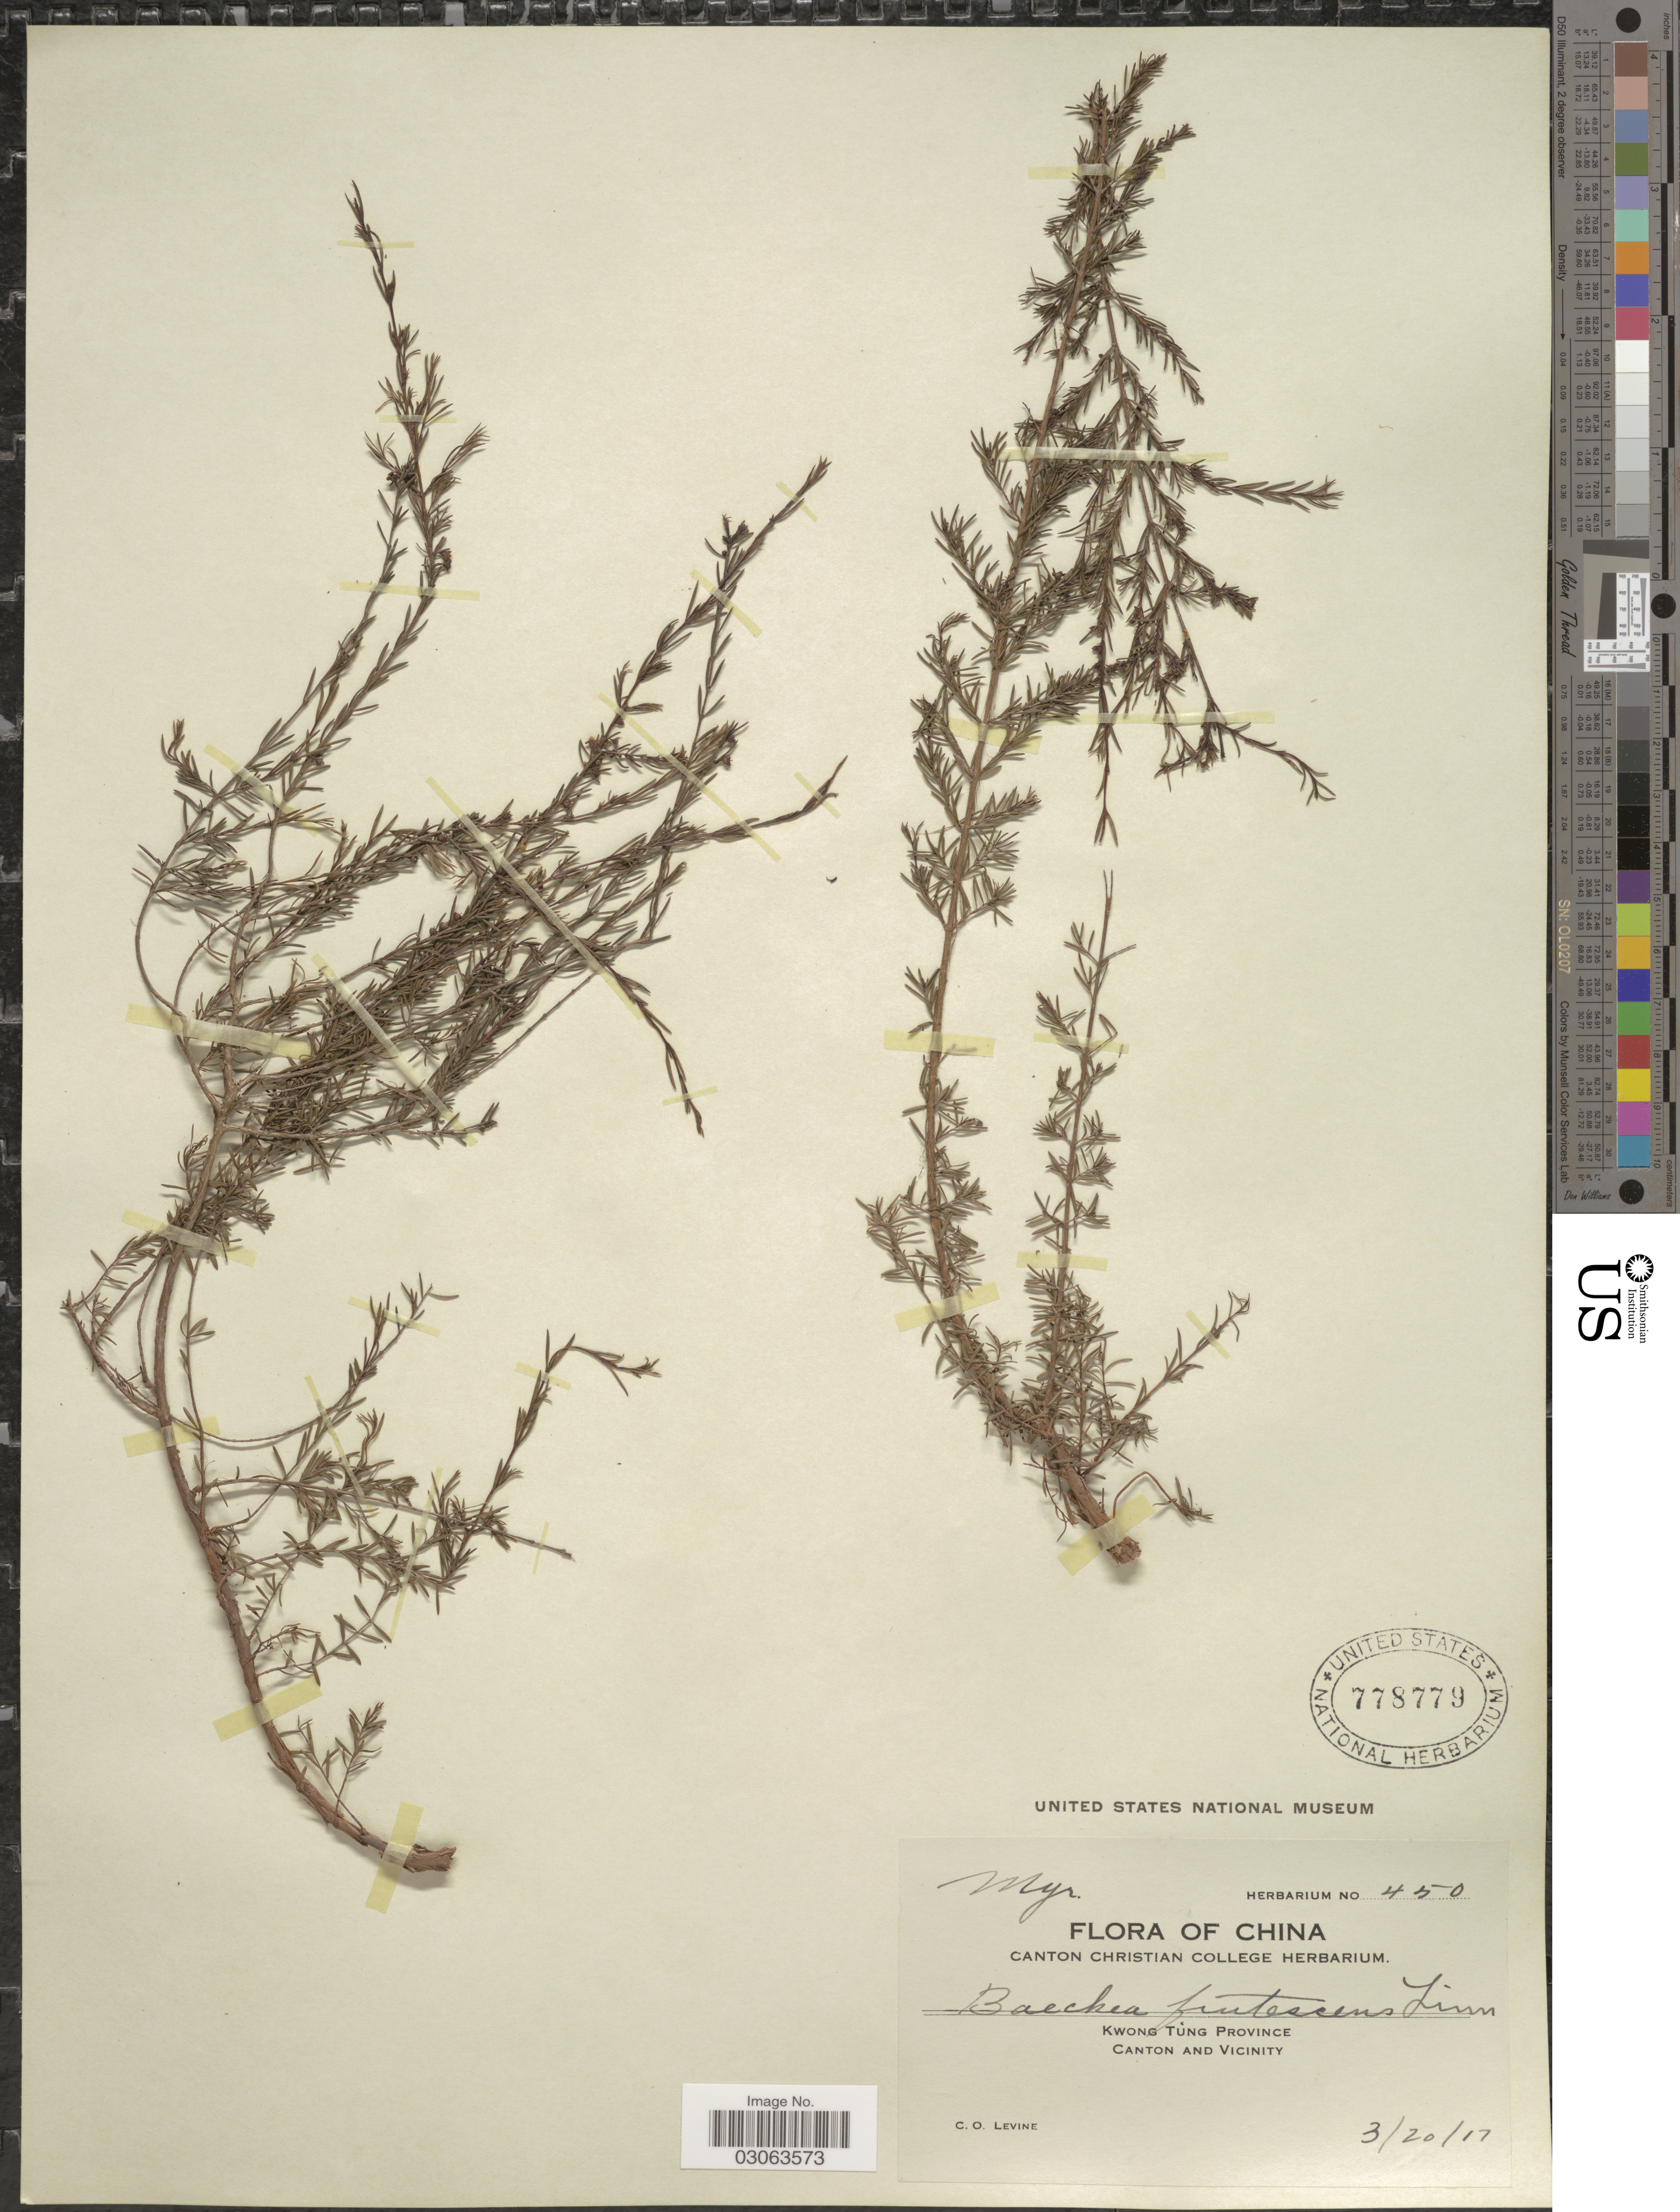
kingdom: Plantae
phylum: Tracheophyta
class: Magnoliopsida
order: Myrtales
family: Myrtaceae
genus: Baeckea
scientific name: Baeckea frutescens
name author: L.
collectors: C. O. Levine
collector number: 450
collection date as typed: Transcribed d/m/y: 20/3/17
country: China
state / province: Guangdong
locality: Kwong Tung Province. Canton and Vicinity.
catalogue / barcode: US 778779